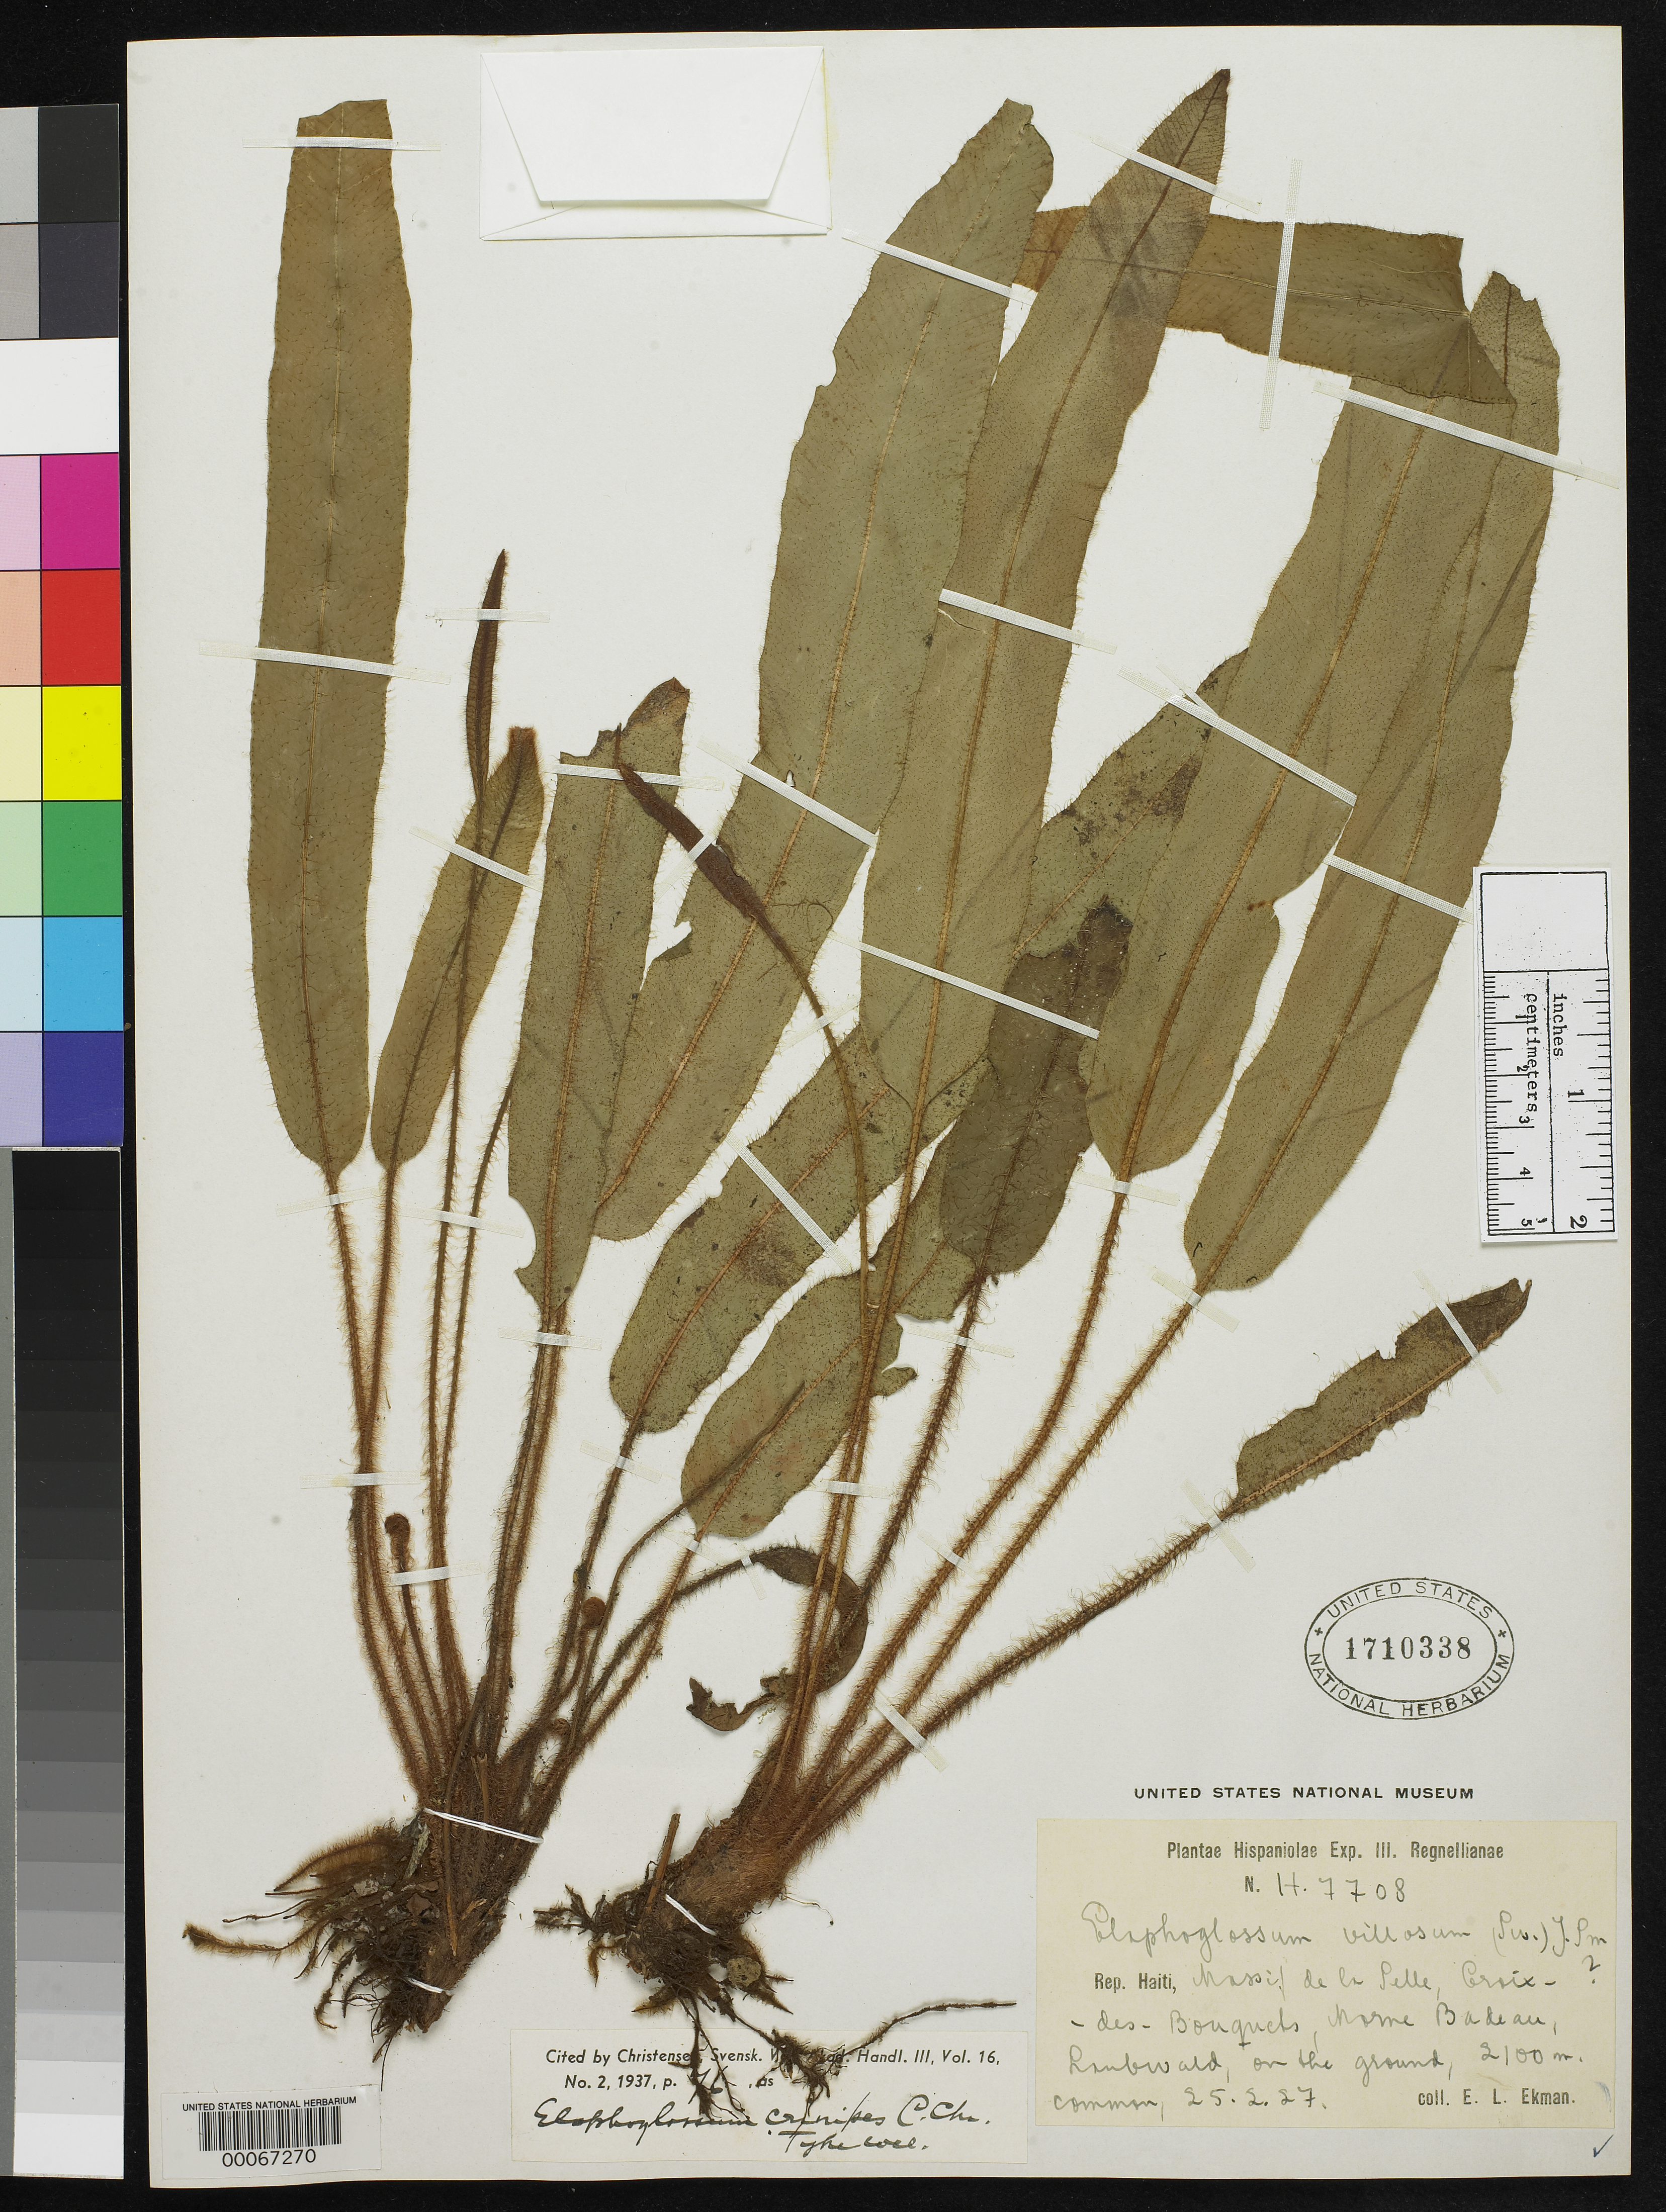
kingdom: Plantae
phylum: Tracheophyta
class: Polypodiopsida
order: Polypodiales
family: Dryopteridaceae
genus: Elaphoglossum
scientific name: Elaphoglossum crinipes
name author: C. Chr.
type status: Isotype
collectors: E. L. Ekman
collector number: H7708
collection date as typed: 25 Sep 1927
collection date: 1927-09-25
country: Haiti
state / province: Ouest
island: Hispaniola Island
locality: Croix-des-Bouquets, Badeau.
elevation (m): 2100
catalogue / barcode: US 1710338